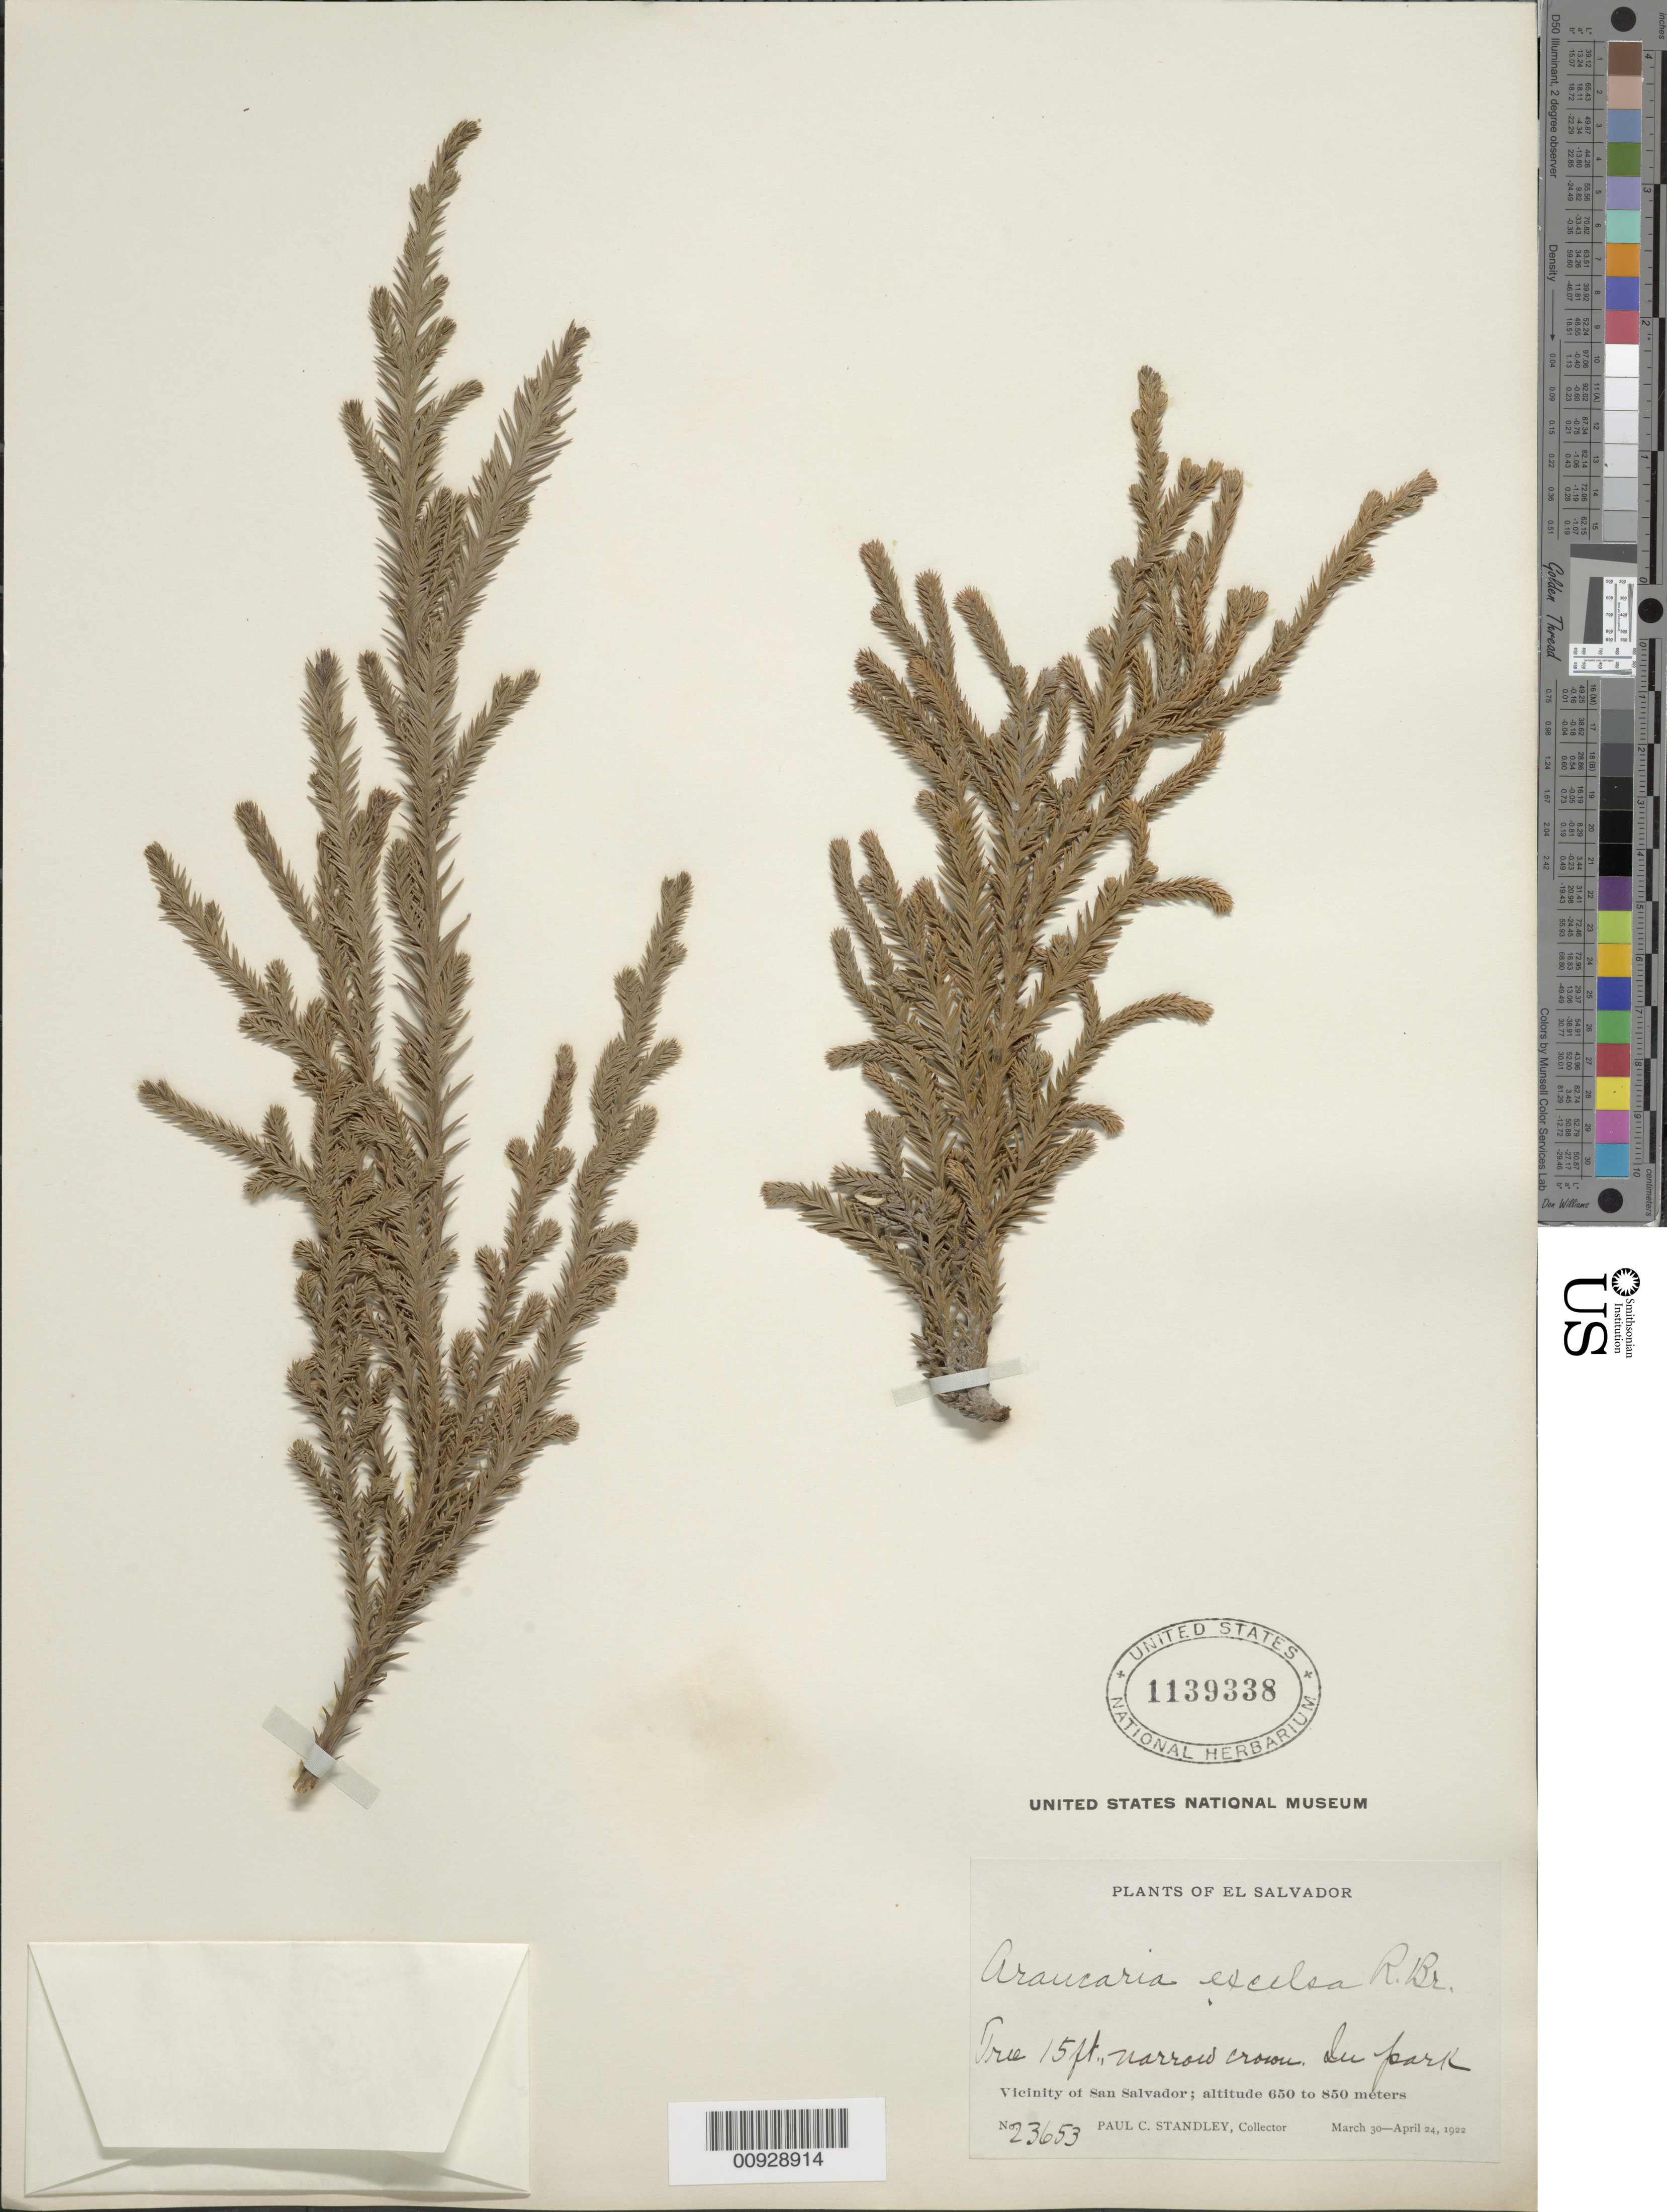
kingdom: Plantae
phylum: Tracheophyta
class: Pinopsida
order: Pinales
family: Araucariaceae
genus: Araucaria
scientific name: Araucaria heterophylla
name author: (Salisb.) Franco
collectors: P. C. Standley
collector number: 23653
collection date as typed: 30 Mar 1922 to 24 Apr 1922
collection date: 1922-03-30/1922-04-24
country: El Salvador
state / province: San Salvador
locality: Vicinity of San Salvador.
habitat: In park.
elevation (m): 850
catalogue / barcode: US 1139338